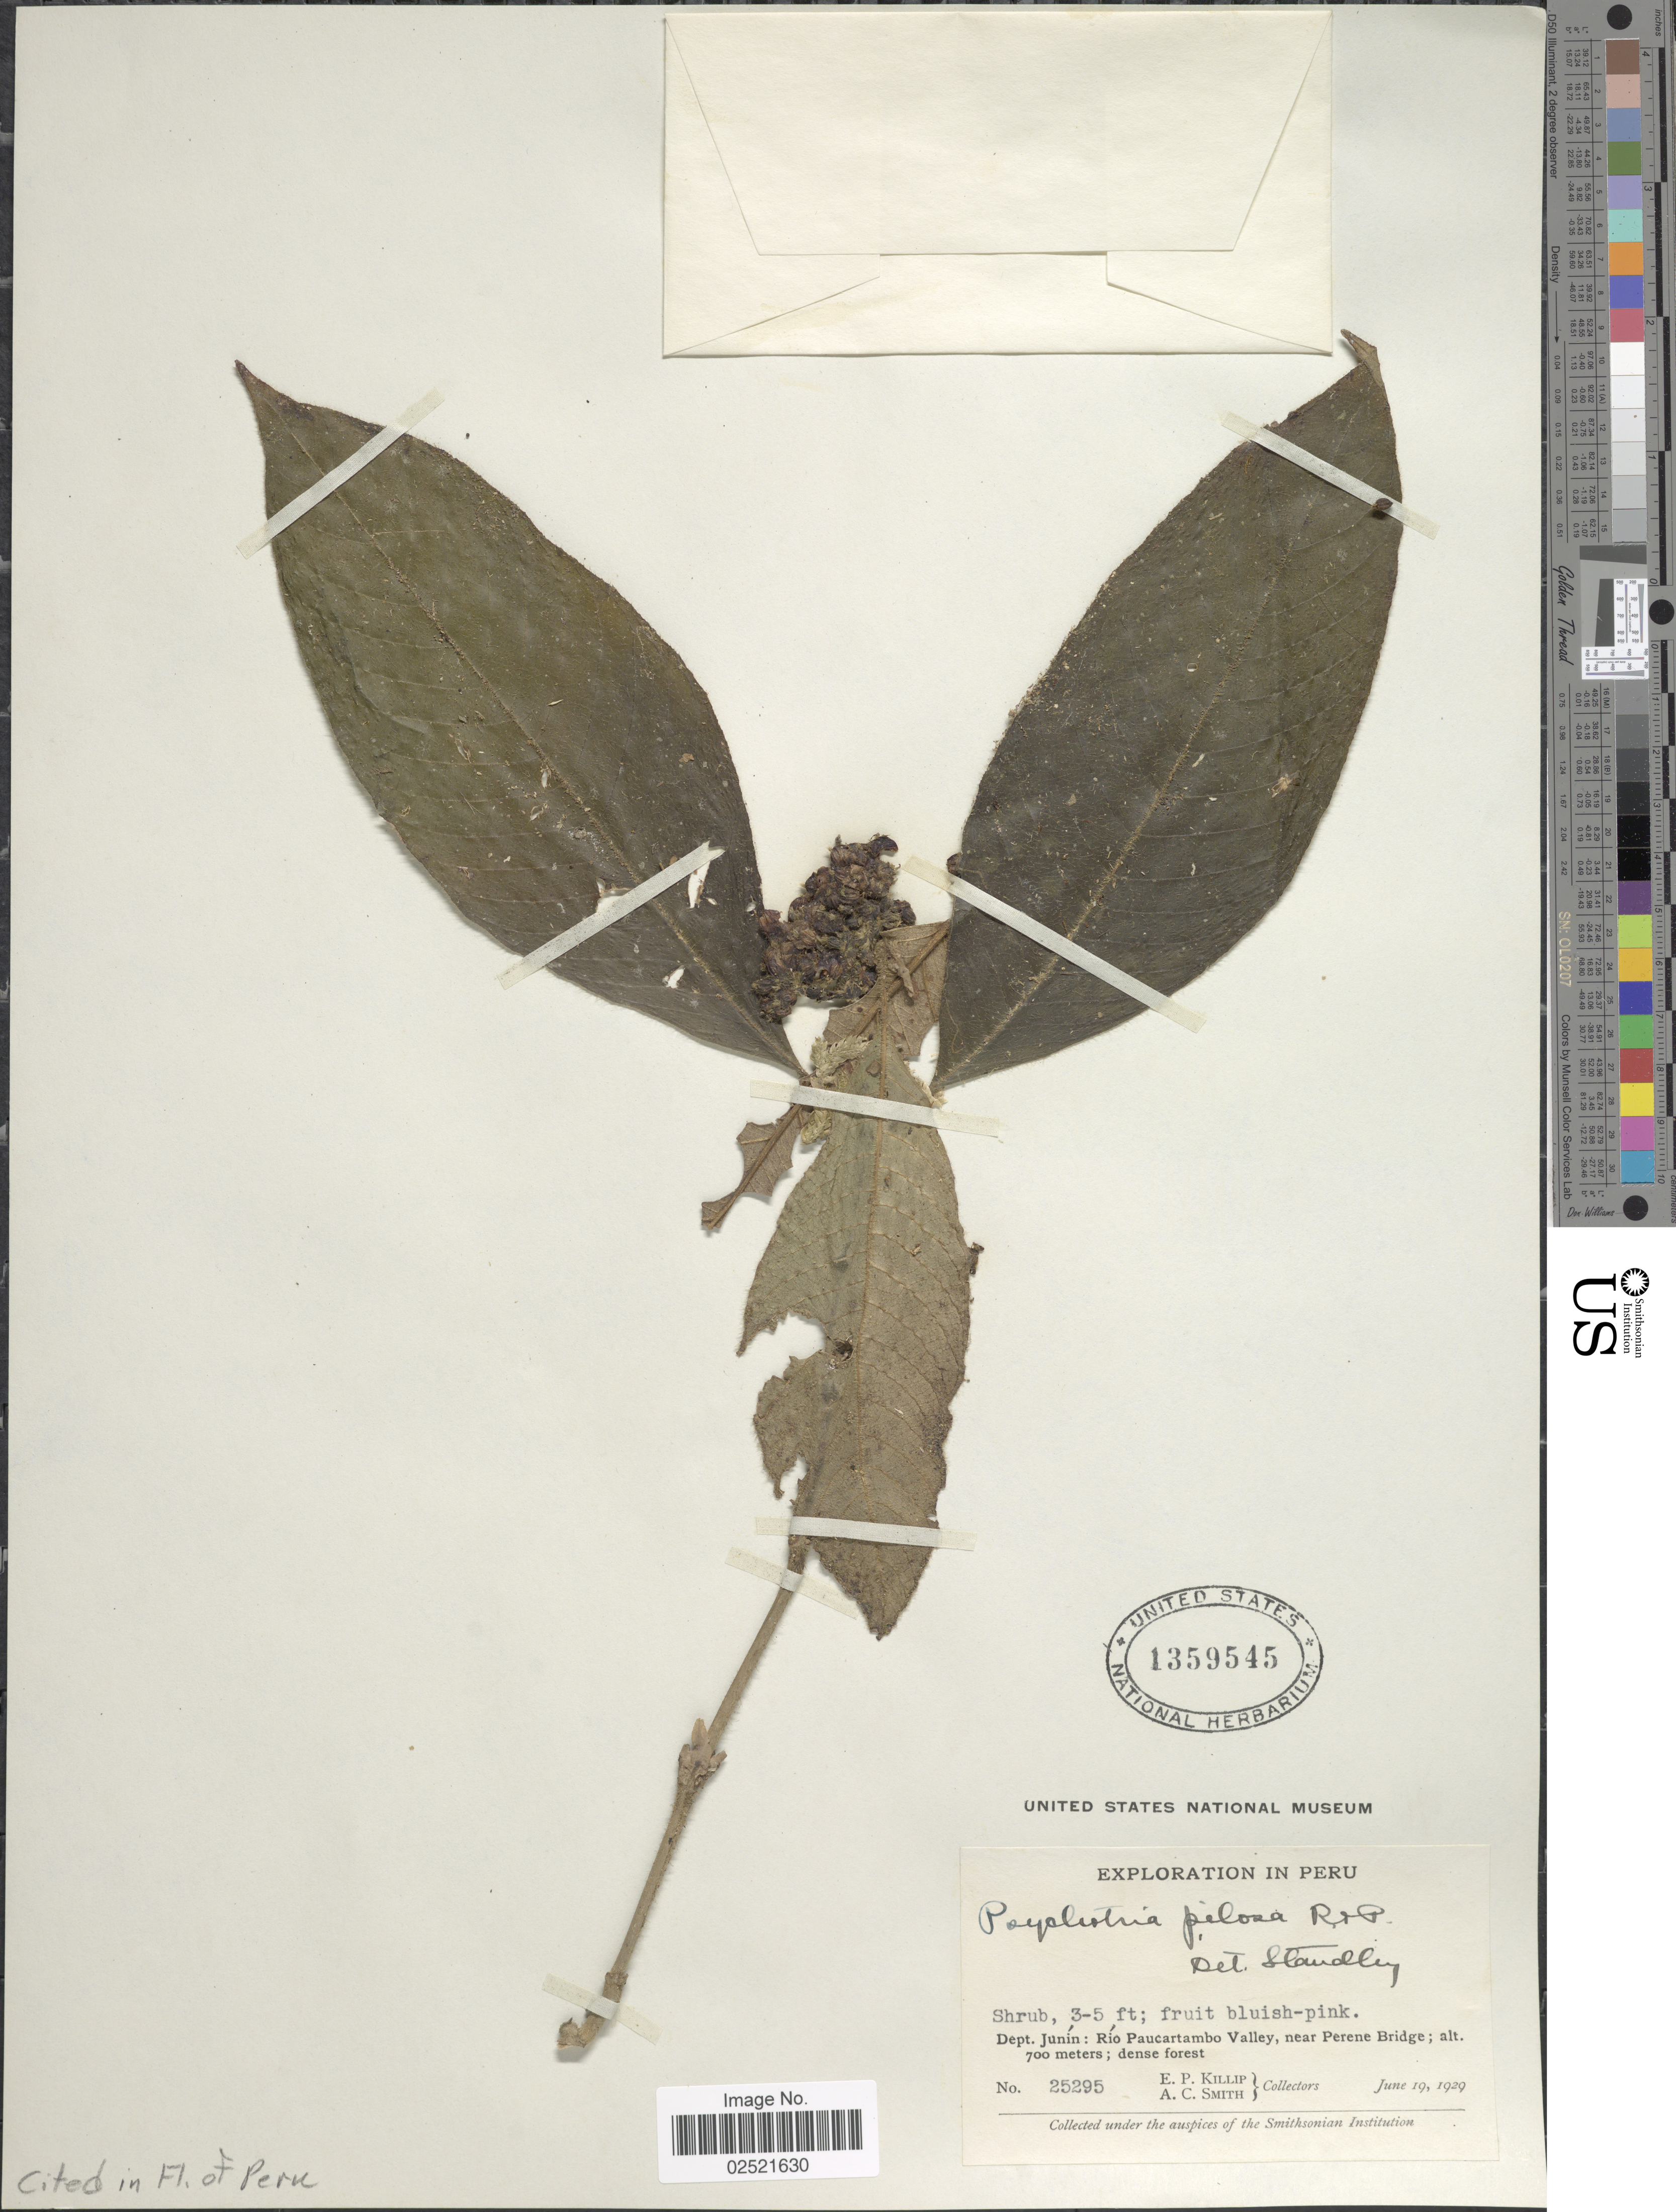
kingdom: Plantae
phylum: Tracheophyta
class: Magnoliopsida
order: Gentianales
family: Rubiaceae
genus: Psychotria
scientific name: Psychotria pilosa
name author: Ruiz & Pav.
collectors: E. P. Killip & A. C. Smith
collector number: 25295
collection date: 1929-06-19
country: Peru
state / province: Junín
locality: Rio Paucartambo Valley, near Perene Bridge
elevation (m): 700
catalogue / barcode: US 1359545